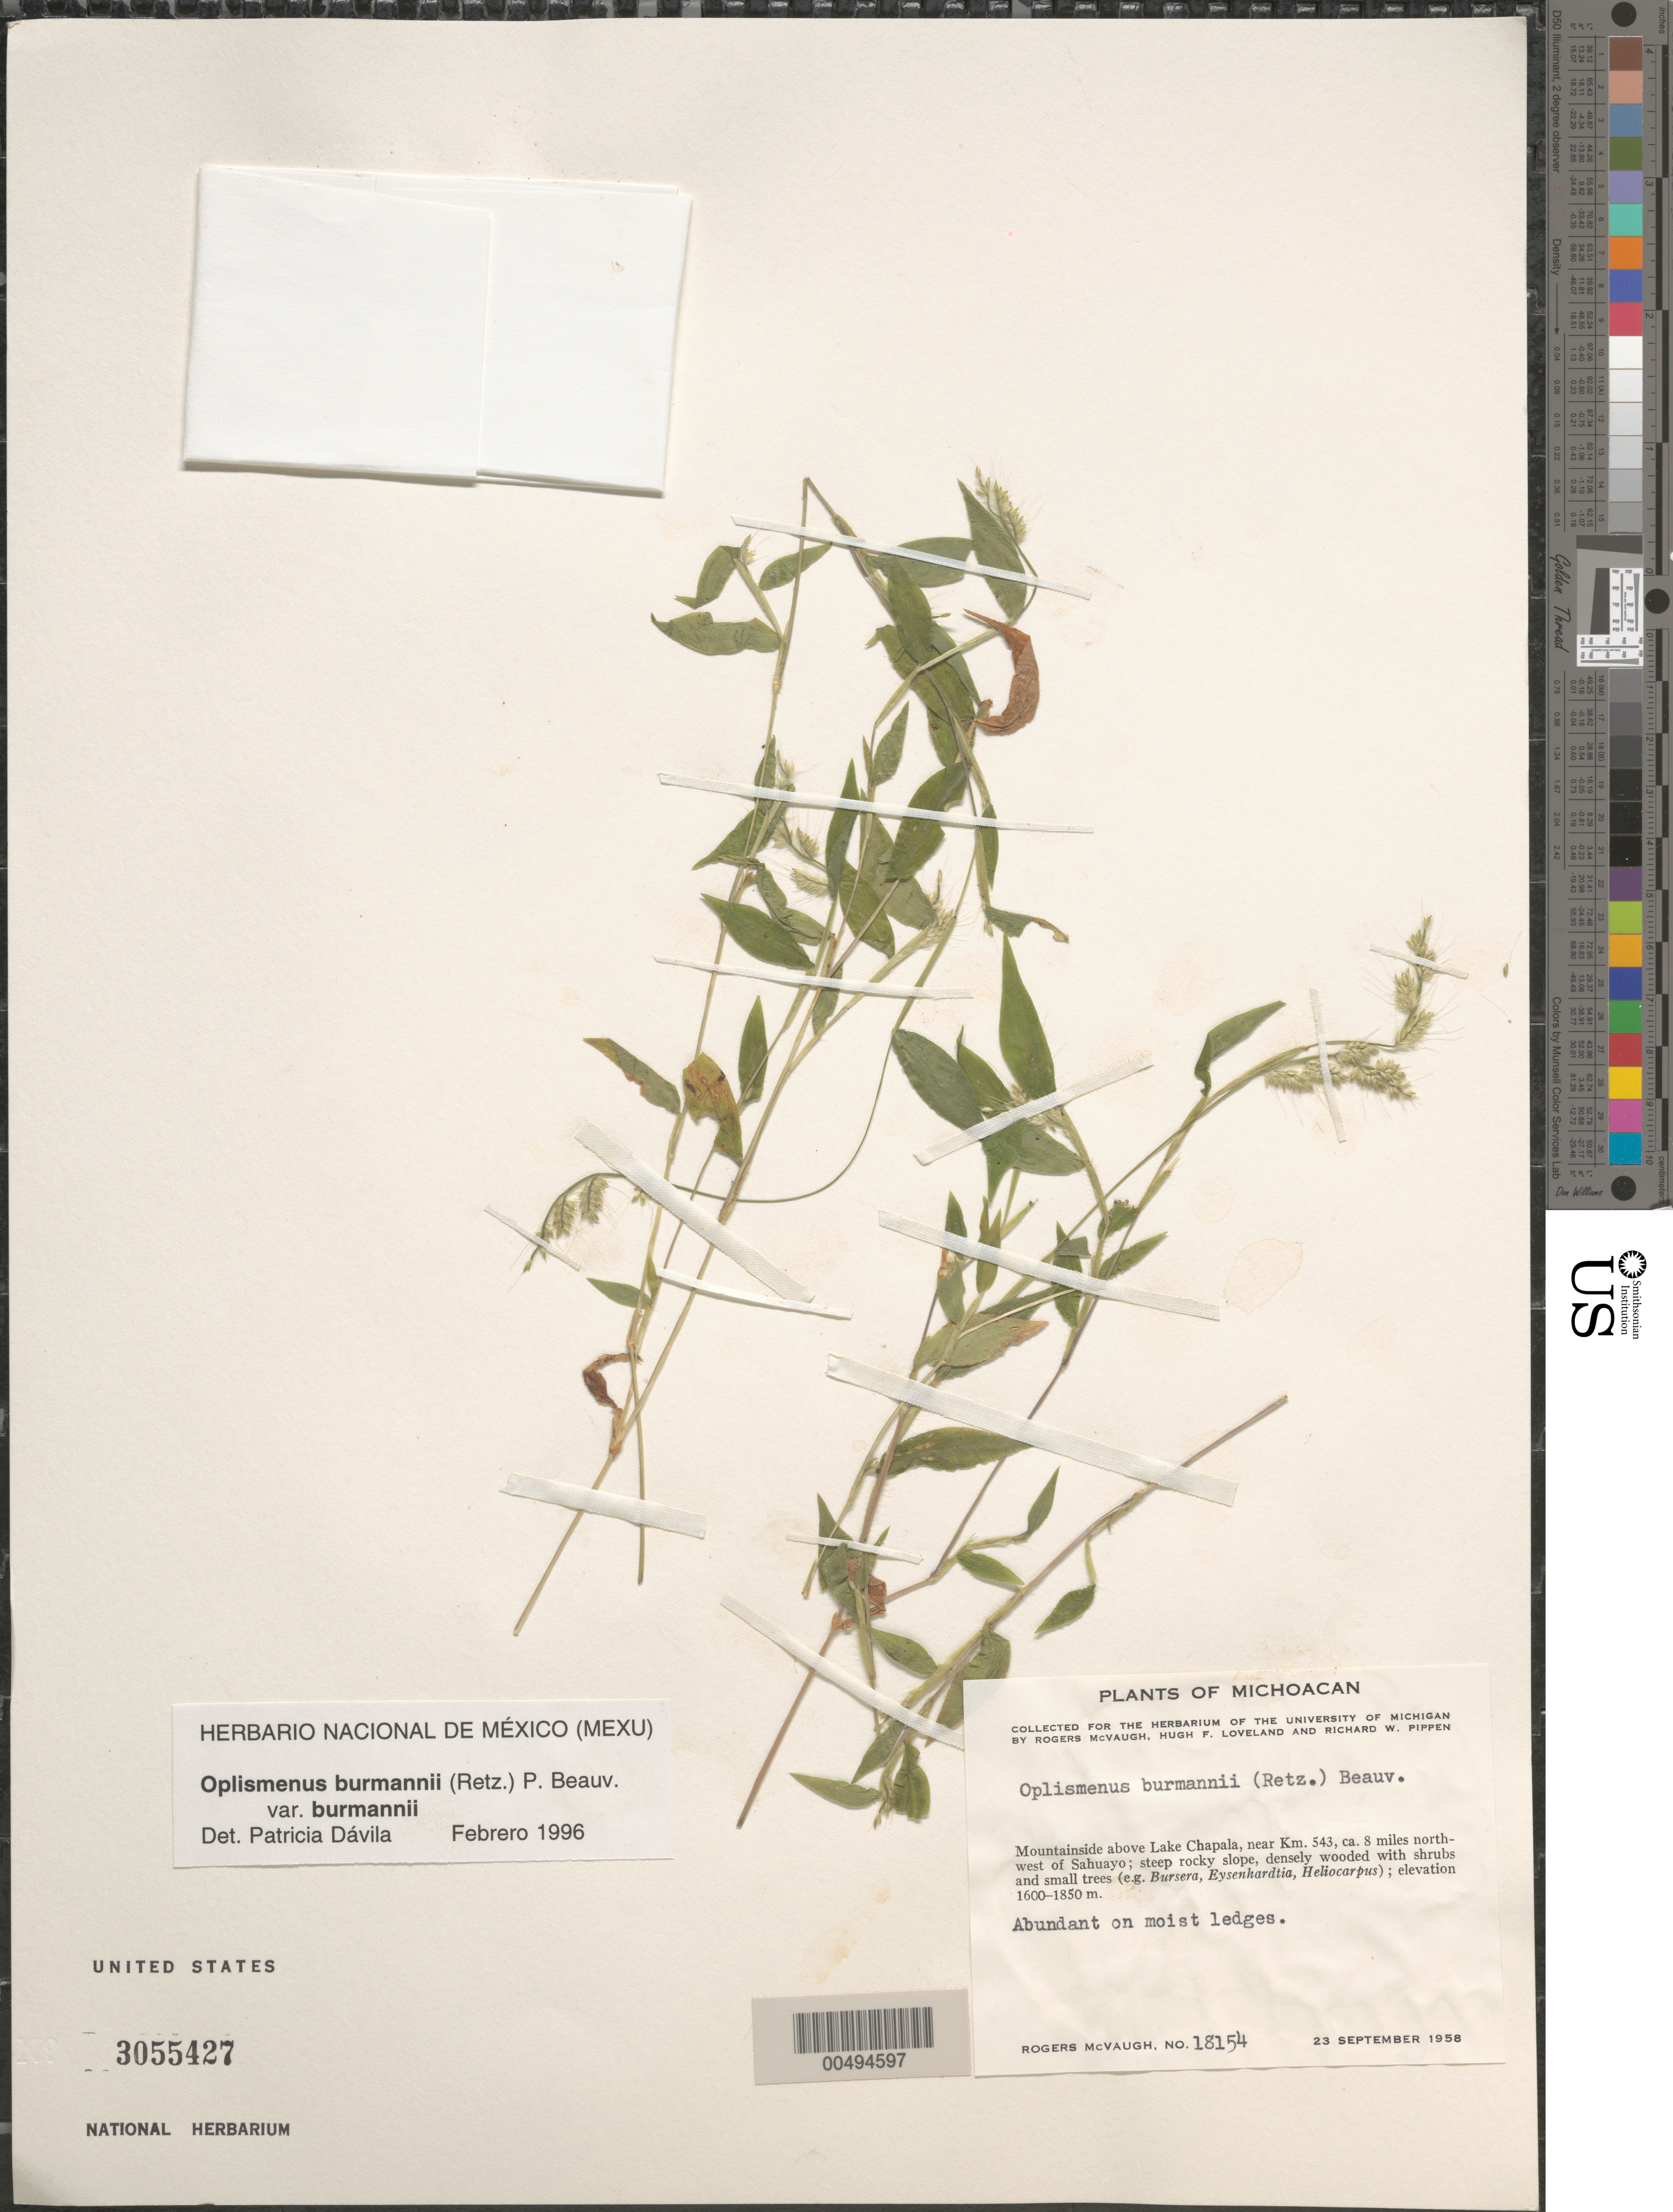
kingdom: Plantae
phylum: Tracheophyta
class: Liliopsida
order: Poales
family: Poaceae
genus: Oplismenus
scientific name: Oplismenus burmannii var. burmannii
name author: (Retz.) P. Beauv.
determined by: Dávila, P. D.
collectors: R. McVaugh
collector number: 18154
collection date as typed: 23 Sep 1958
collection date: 1958-09-23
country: Mexico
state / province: Michoacán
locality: Above Lake Chapala, near Km 543, ca 8 mi NW of Sahuayo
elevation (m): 1600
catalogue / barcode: US 3055427